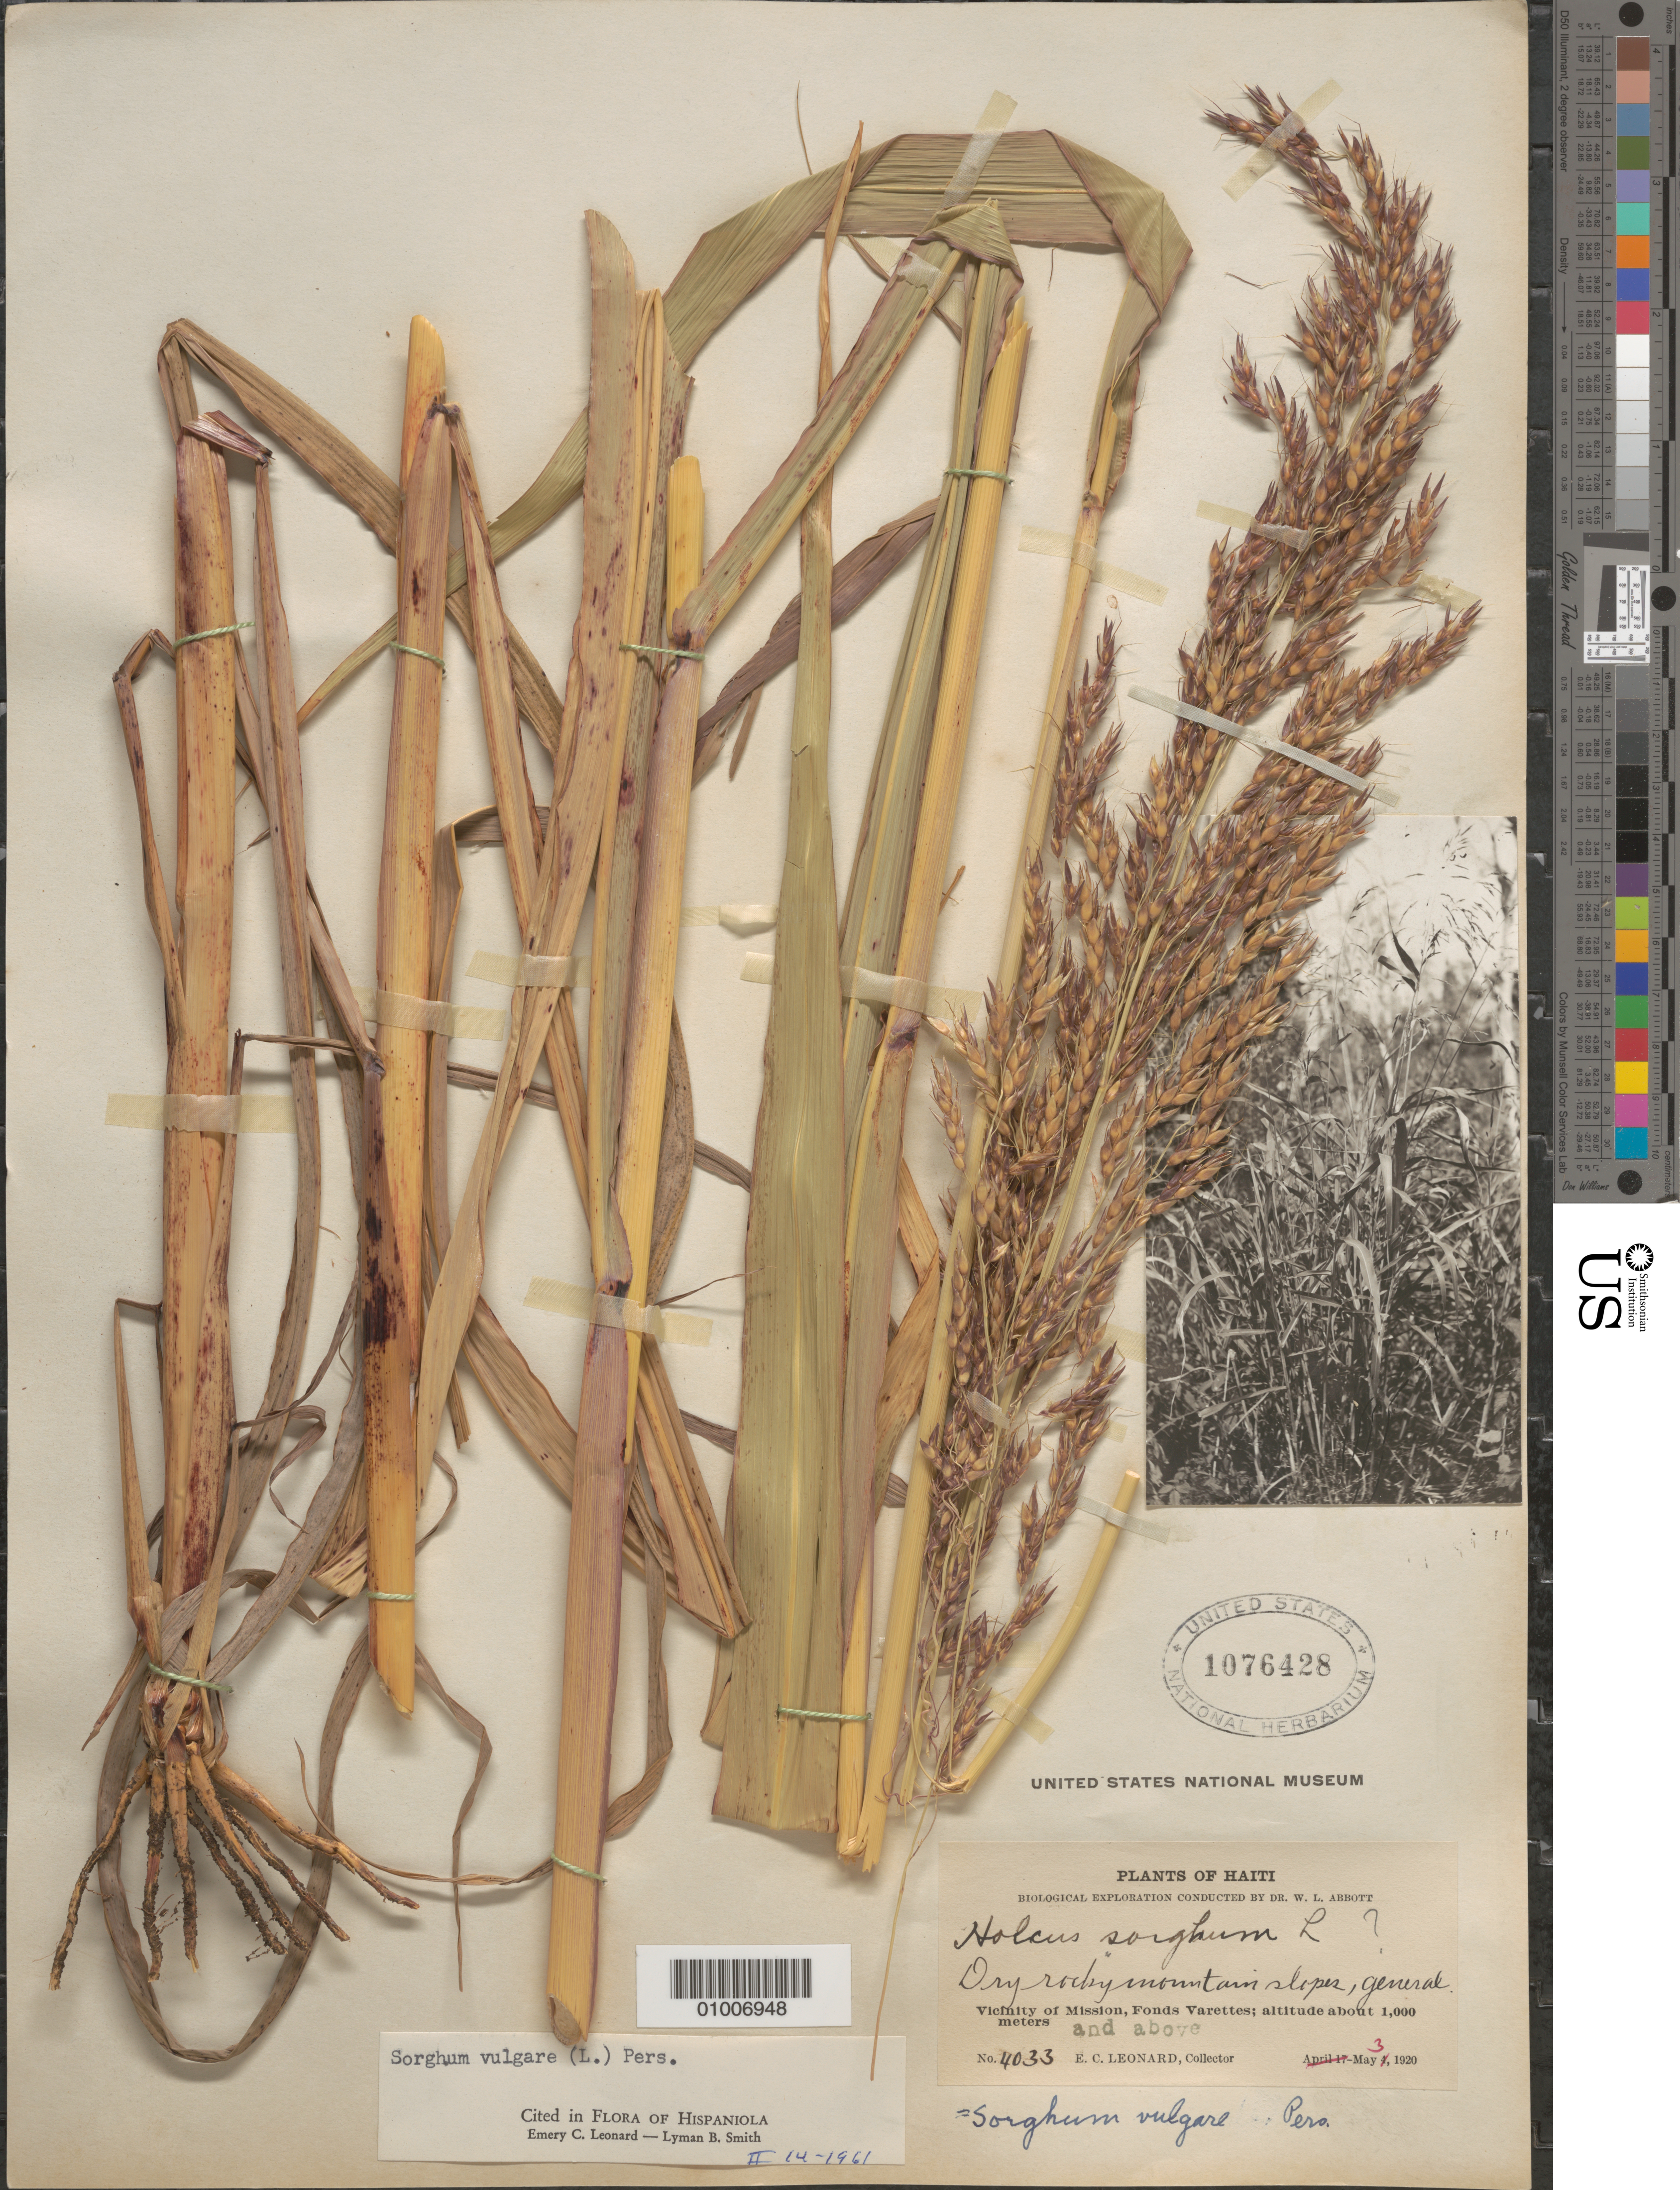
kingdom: Plantae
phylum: Tracheophyta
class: Liliopsida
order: Poales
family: Poaceae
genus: Sorghum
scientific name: Sorghum vulgare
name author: (L.) Pers.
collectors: E. C. Leonard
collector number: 4033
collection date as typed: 03 May 1920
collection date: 1920-05-03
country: Haiti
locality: Vicinity of Mission, Fonds Varettes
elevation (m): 1000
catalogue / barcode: US 1076428